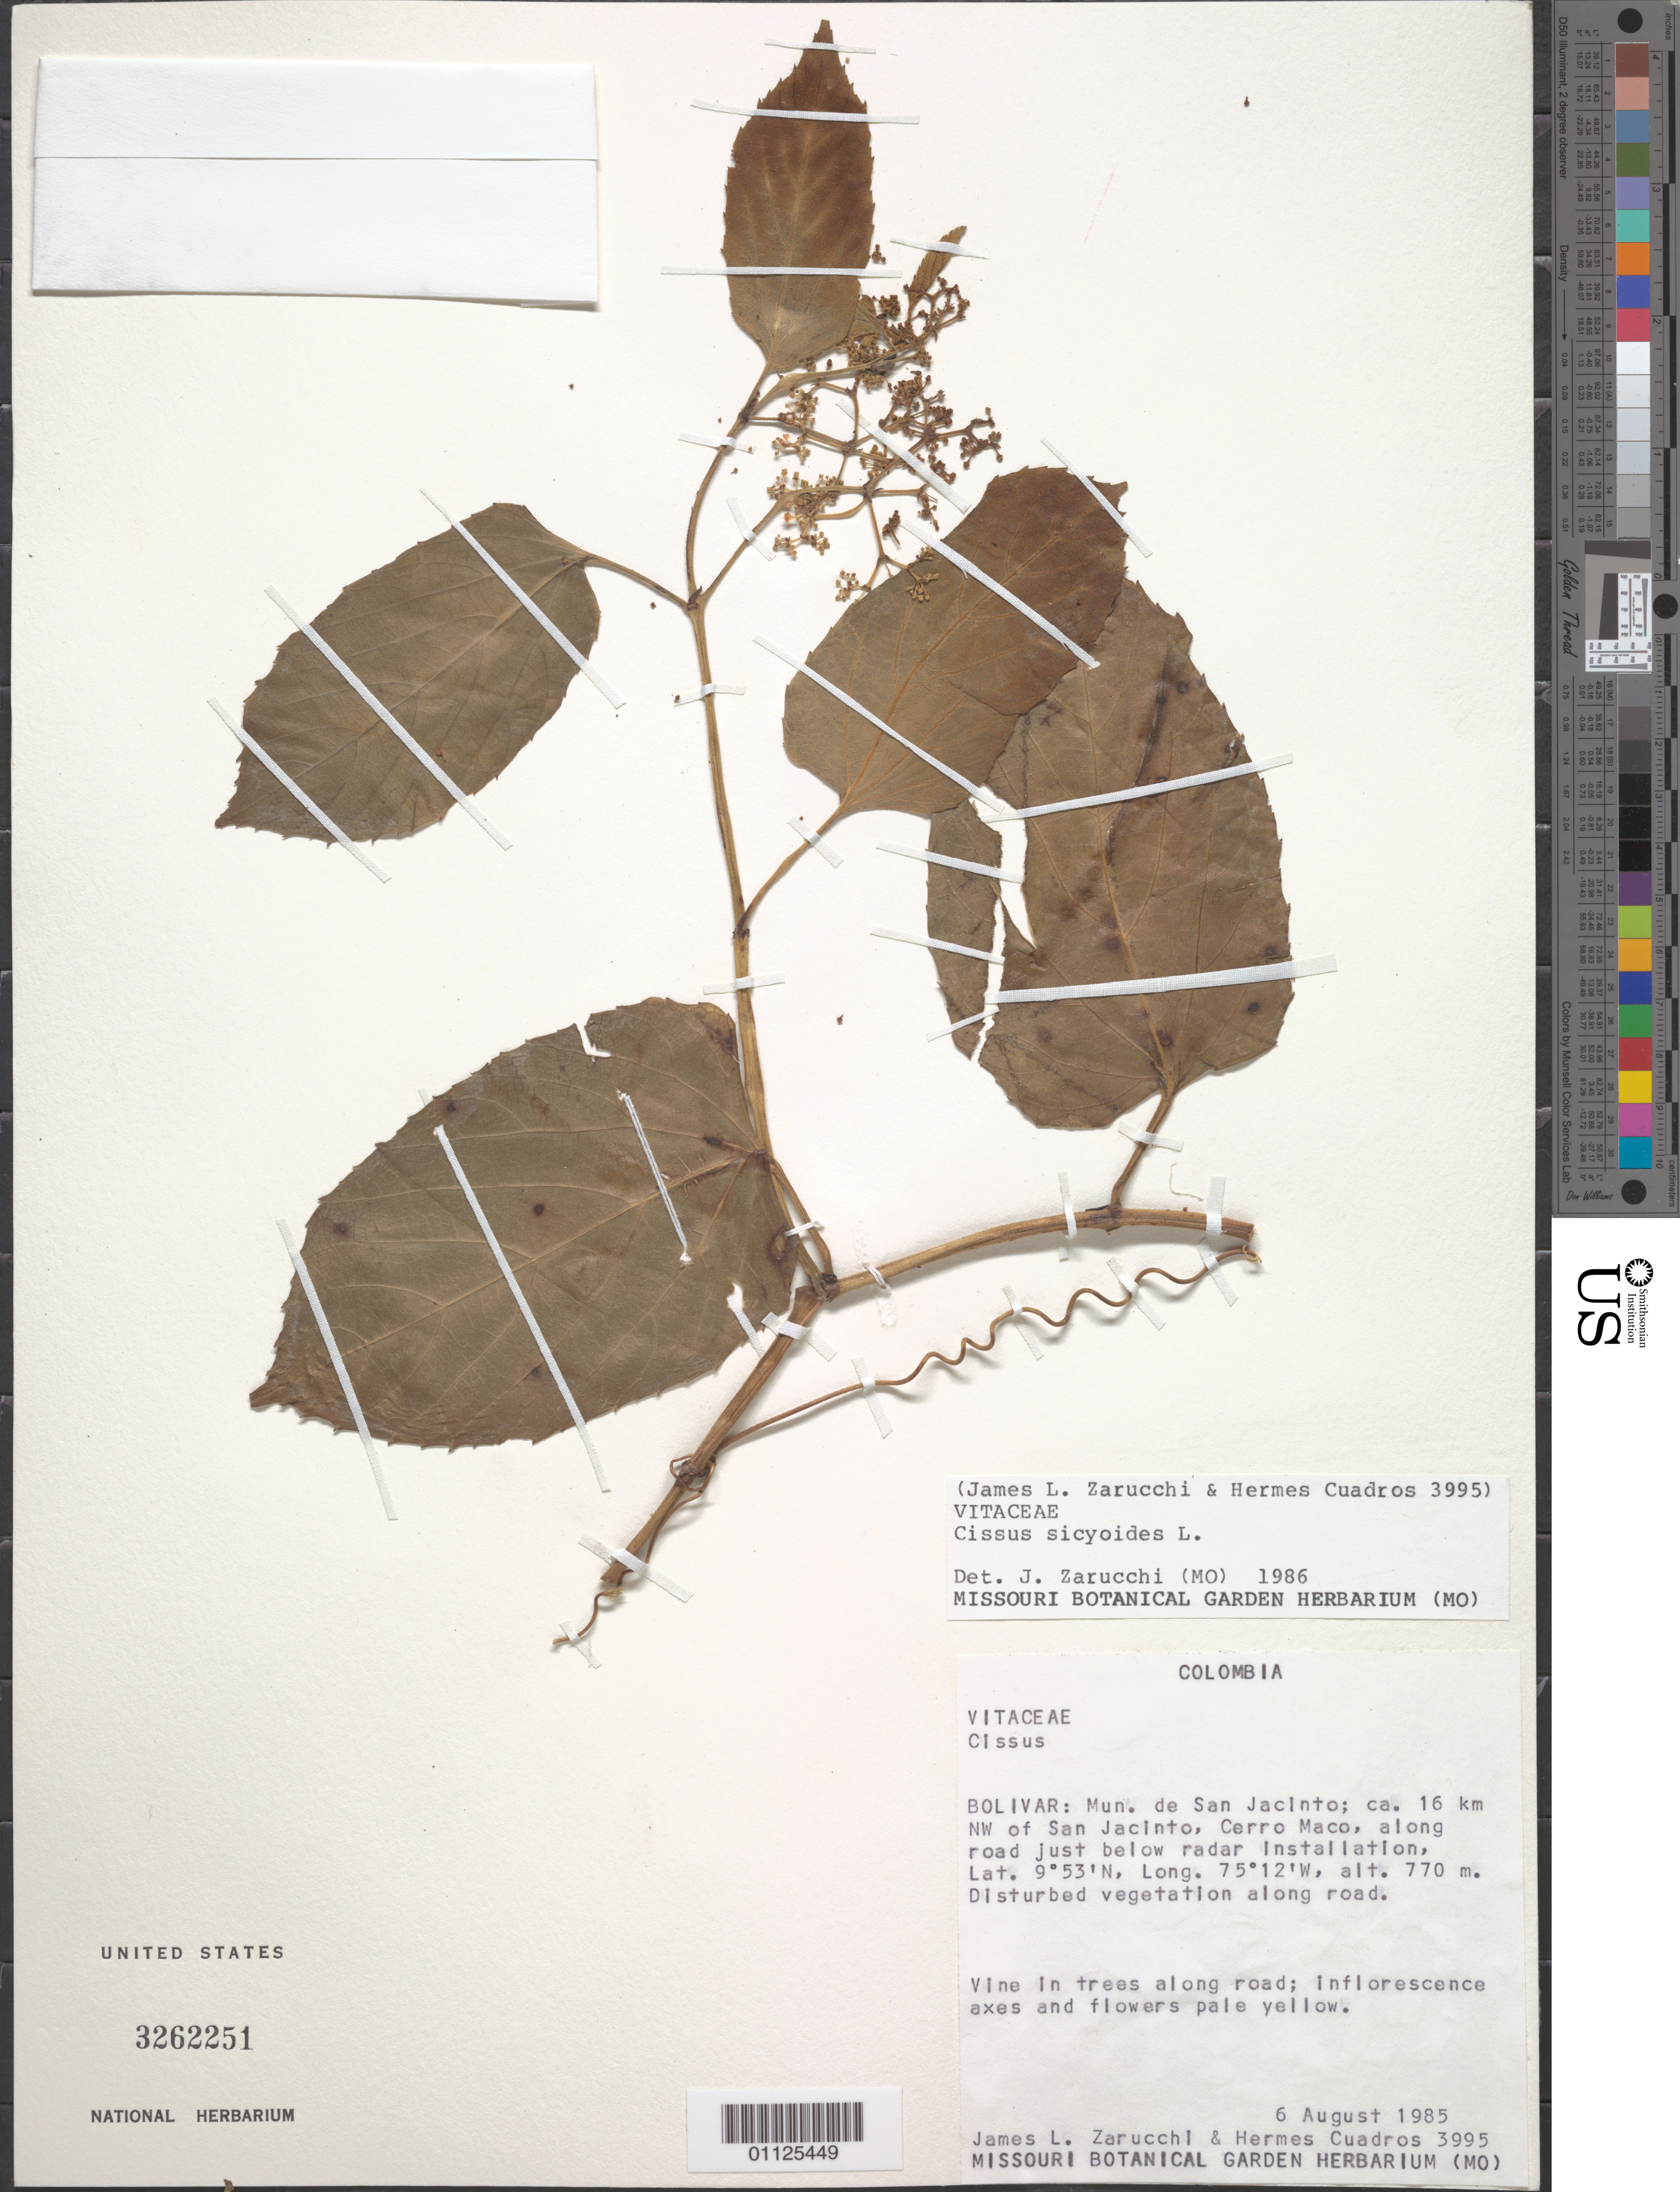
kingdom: Plantae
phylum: Tracheophyta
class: Magnoliopsida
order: Vitales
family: Vitaceae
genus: Cissus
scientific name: Cissus verticillata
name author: (L.) Nicolson & C.E. Jarvis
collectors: J. L. Zarucchi & H. Cuadros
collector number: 3995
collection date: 1985-08-06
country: Colombia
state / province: Bolívar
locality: Mun. de San Jacinto; ca. 16 km NW of San Jacinto, Cerro Maco, along road just below radar installation.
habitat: Vine in trees along road. Disturbed vegetation along road.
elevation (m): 770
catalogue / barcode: US 3262251